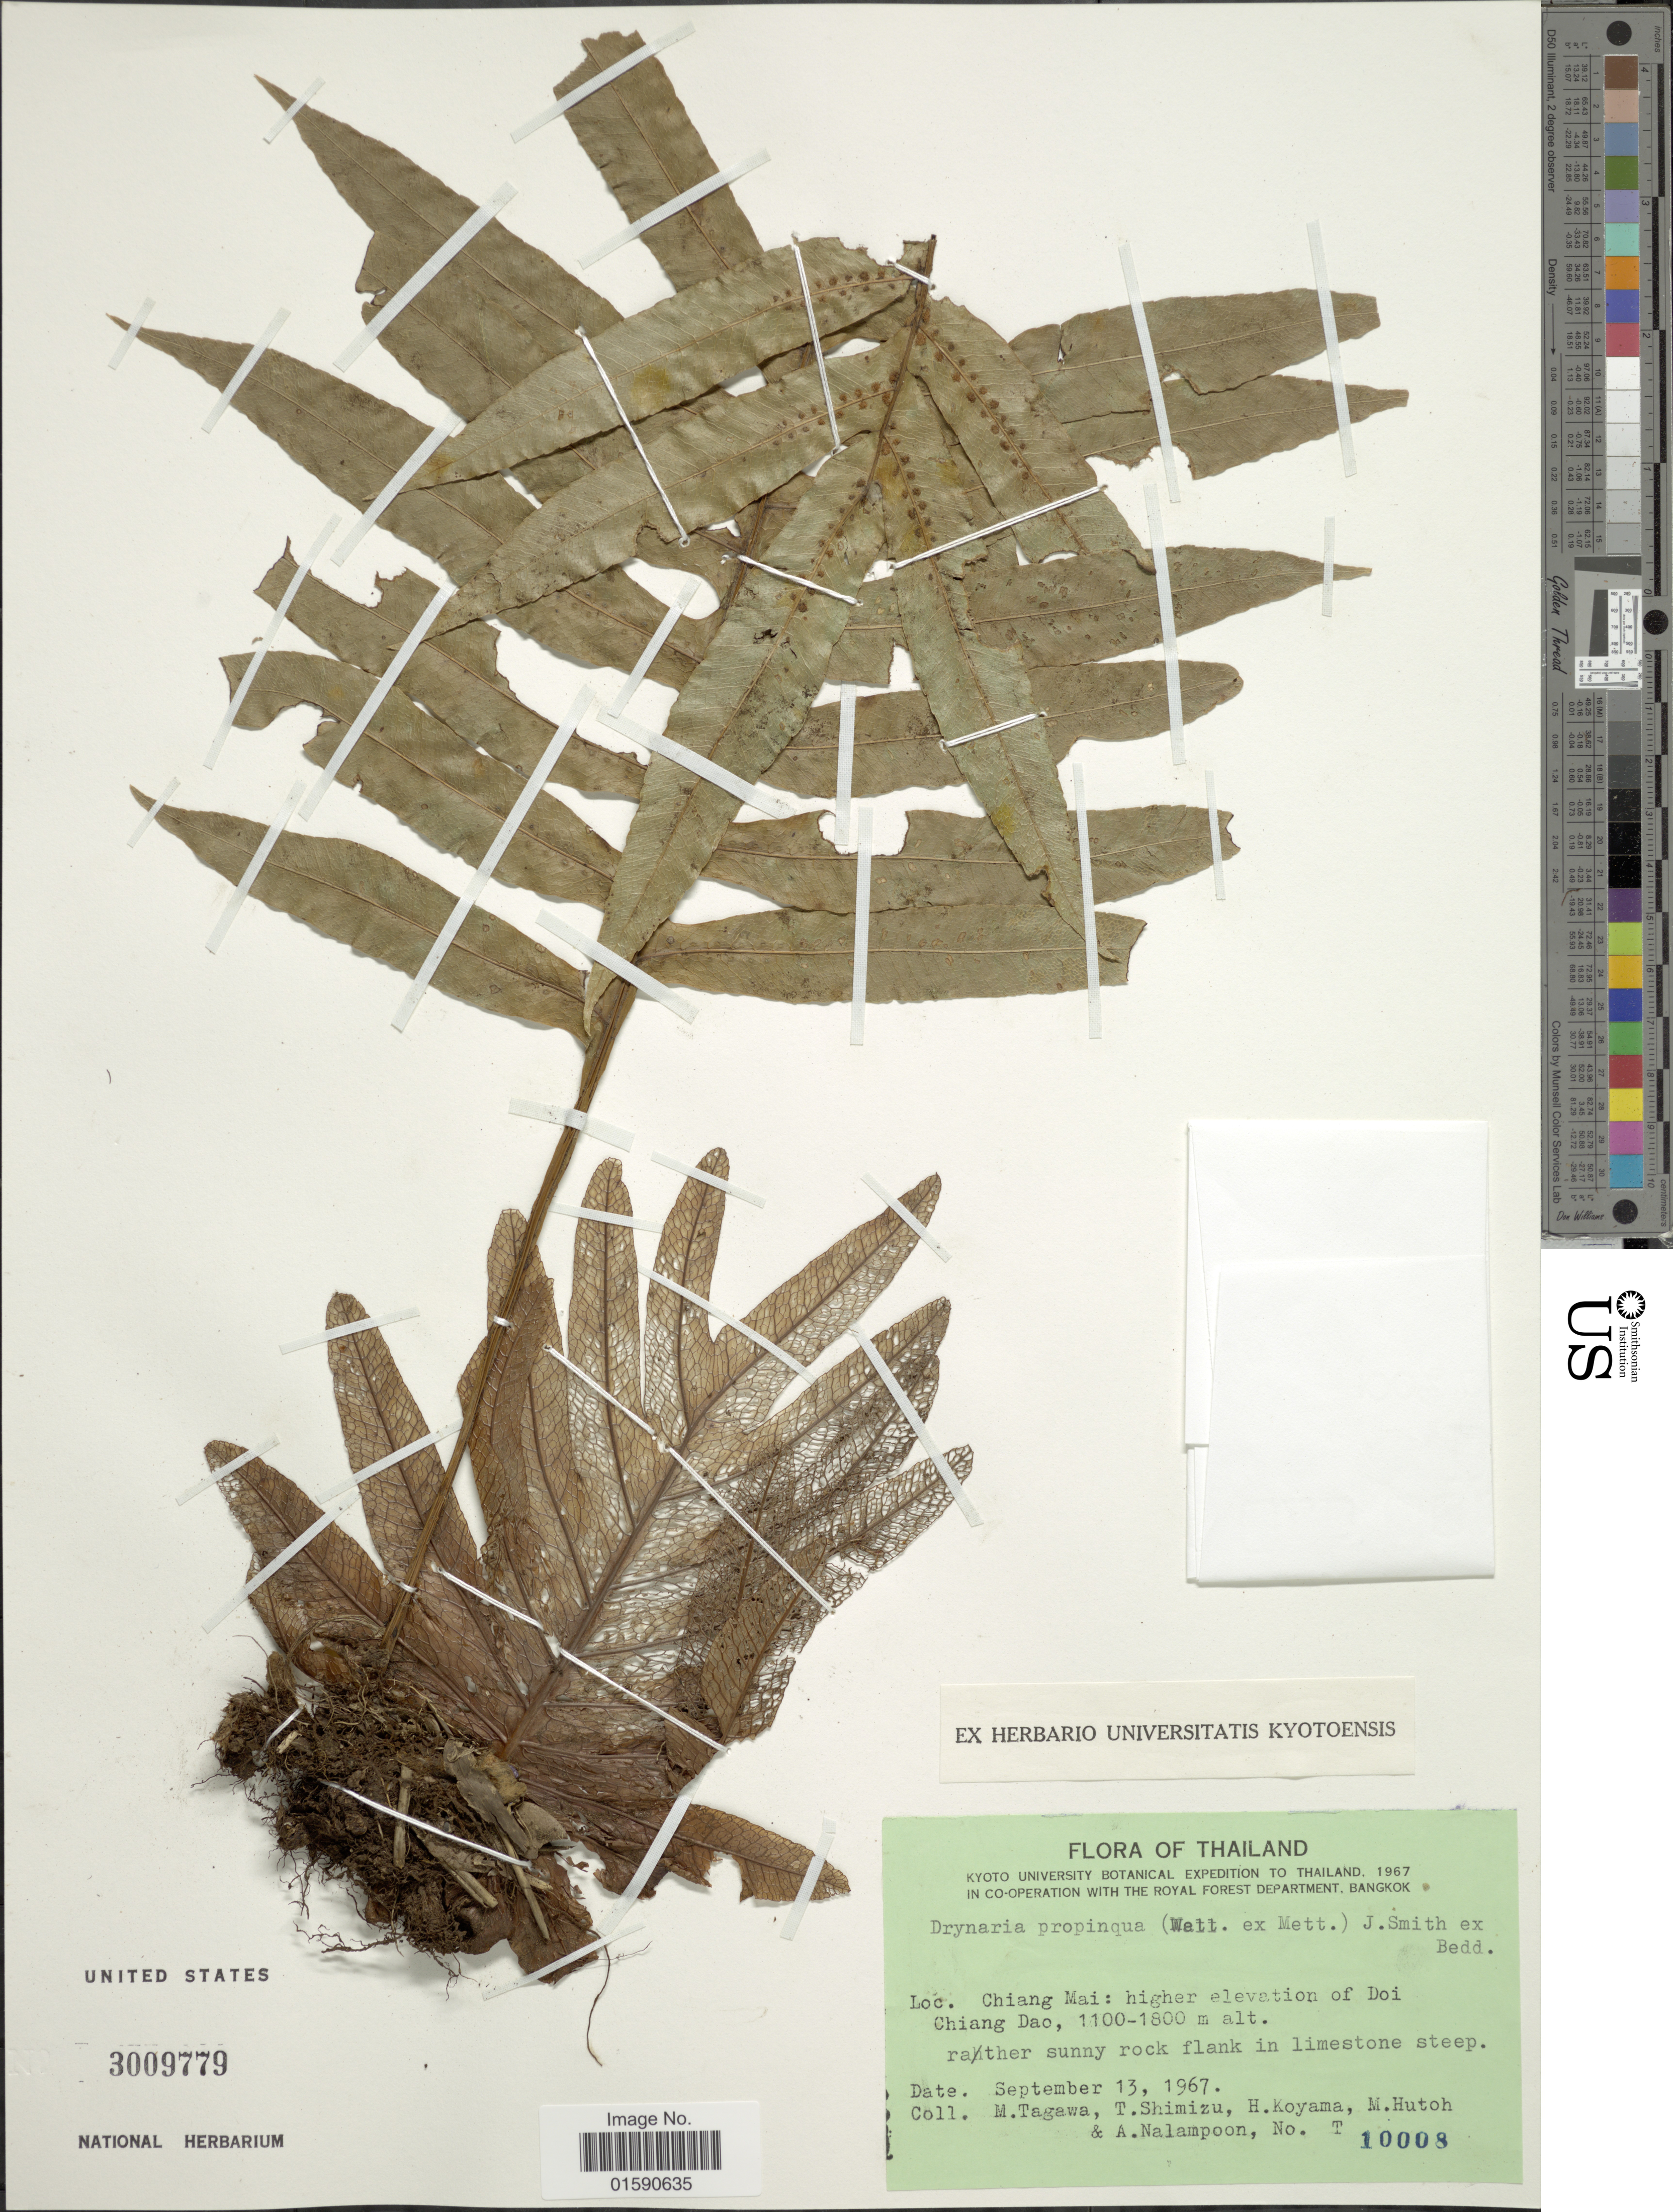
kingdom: Plantae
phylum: Tracheophyta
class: Polypodiopsida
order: Polypodiales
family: Polypodiaceae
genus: Drynaria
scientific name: Drynaria propinqua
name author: (Wall. ex Mett.) J. Sm.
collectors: K. Iwatsuki, T. Shimizu, H. Koyama, M. Hutoh & A. Nalampoon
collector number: T 10008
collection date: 1967-09-13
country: Thailand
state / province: Chiang Mai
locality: Higher elevtaion of Doi Chiang Dao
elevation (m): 1100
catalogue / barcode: US 3009779